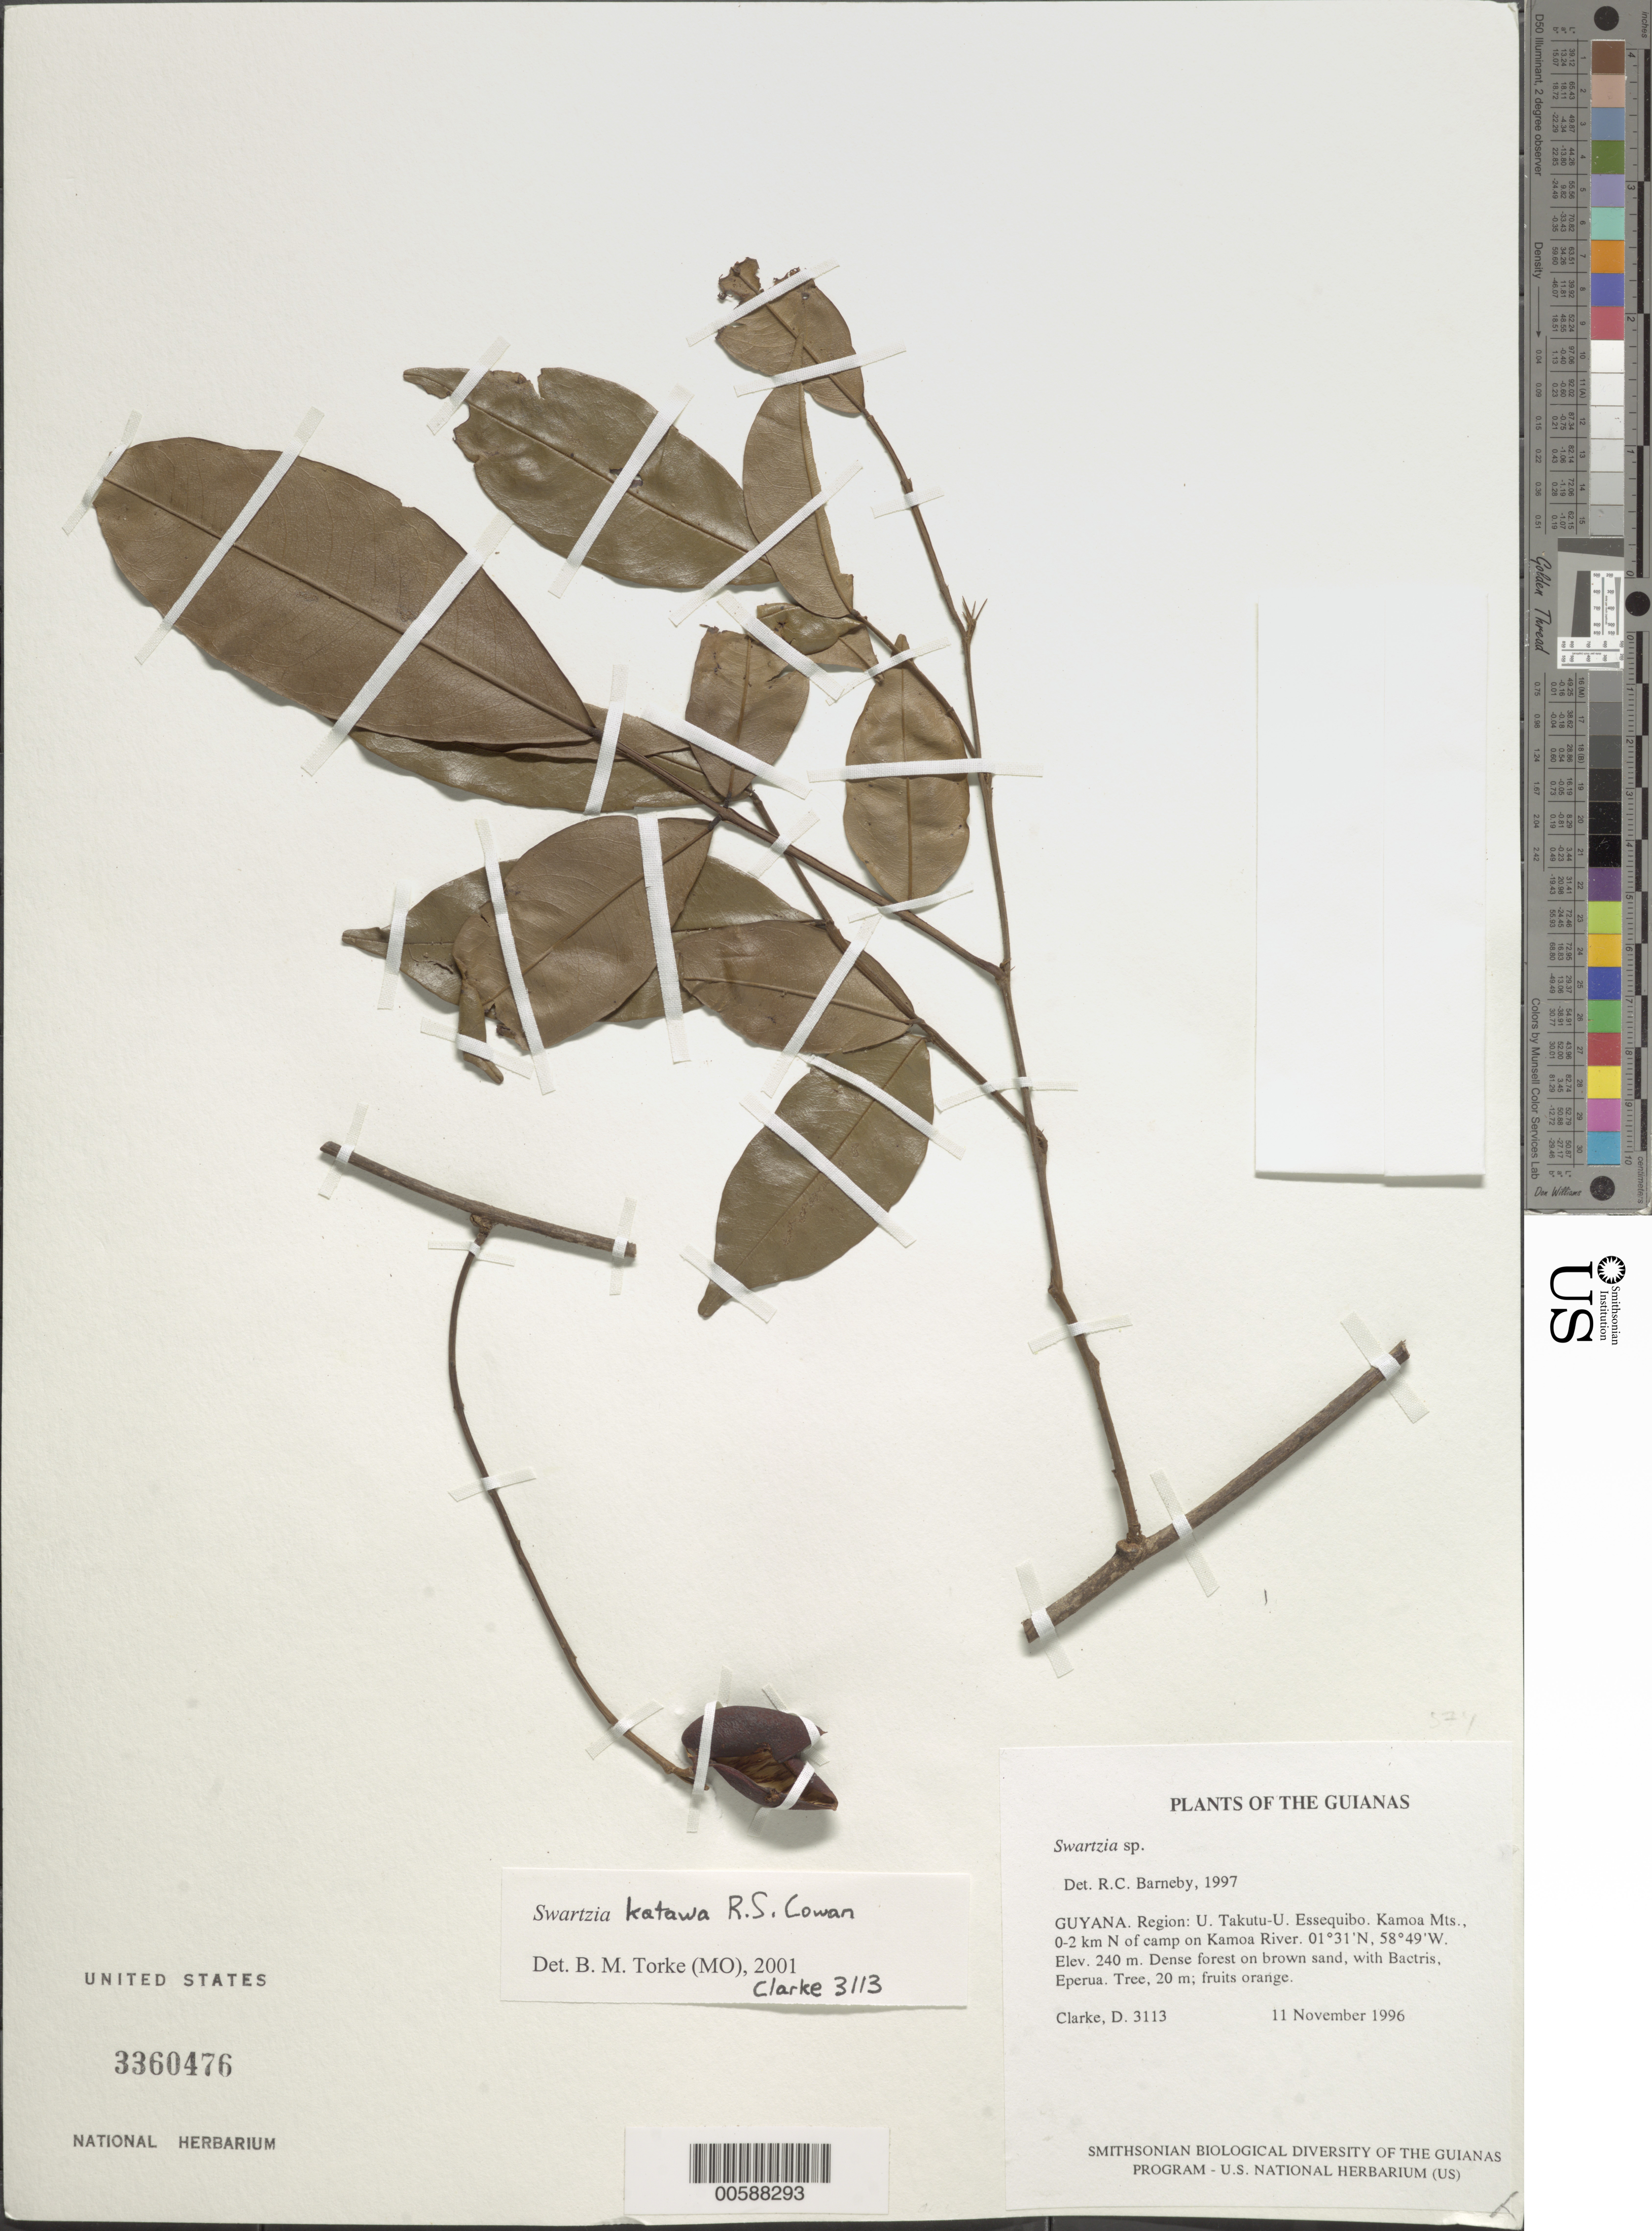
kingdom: Plantae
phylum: Tracheophyta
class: Magnoliopsida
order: Fabales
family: Fabaceae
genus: Swartzia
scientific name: Swartzia katawa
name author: R.S. Cowan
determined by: Torke, B. M., (MO)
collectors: H. D. Clarke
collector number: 3113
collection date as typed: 11 November 1996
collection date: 1996-11-11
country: Guyana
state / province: U. Takutu-U. Essequibo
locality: Kamoa Mts., 0-2 km N of camp on Kamoa River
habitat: Dense forest on brown sand, with Bactris, Eperua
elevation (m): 240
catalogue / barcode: US 3360476